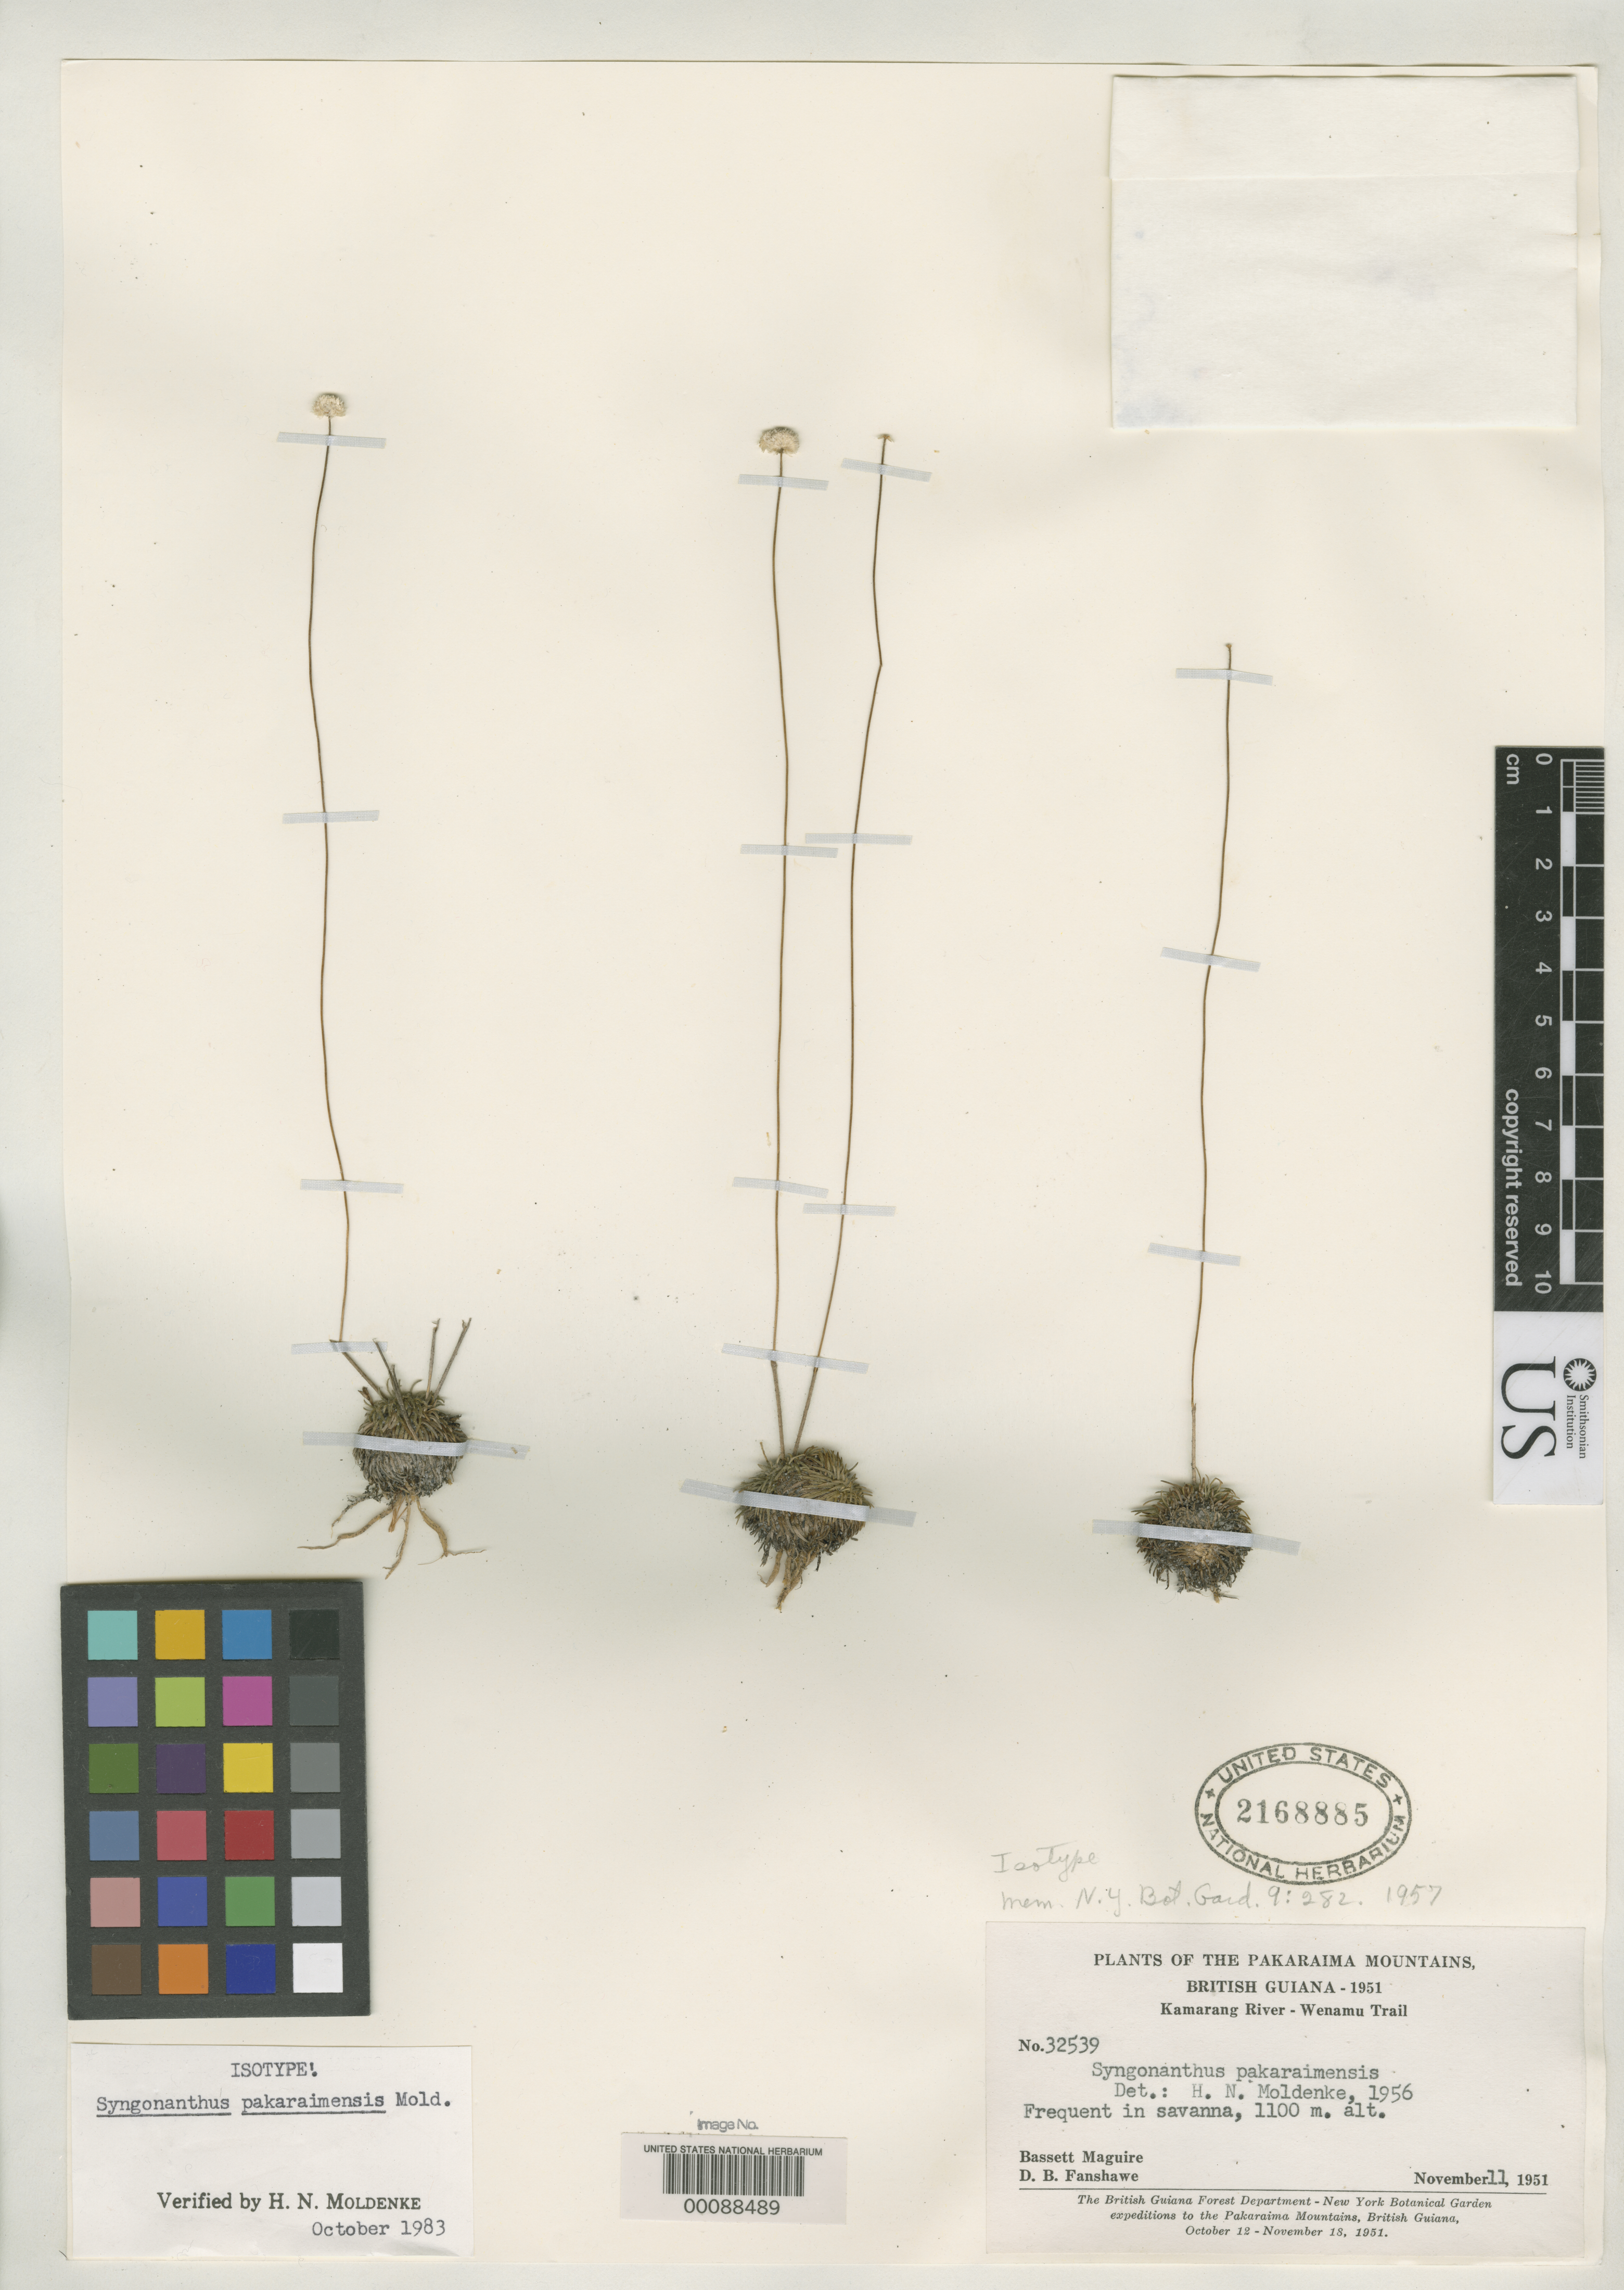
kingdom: Plantae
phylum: Tracheophyta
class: Liliopsida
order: Poales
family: Eriocaulaceae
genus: Syngonanthus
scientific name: Syngonanthus pakaraimensis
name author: Moldenke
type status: Isotype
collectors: B. Maguire & D. B. Fanshawe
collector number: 32539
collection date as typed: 11 Nov 1951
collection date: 1951-11-11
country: Guyana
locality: Wenamu Trail, Kamarang River.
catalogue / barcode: US 2168885